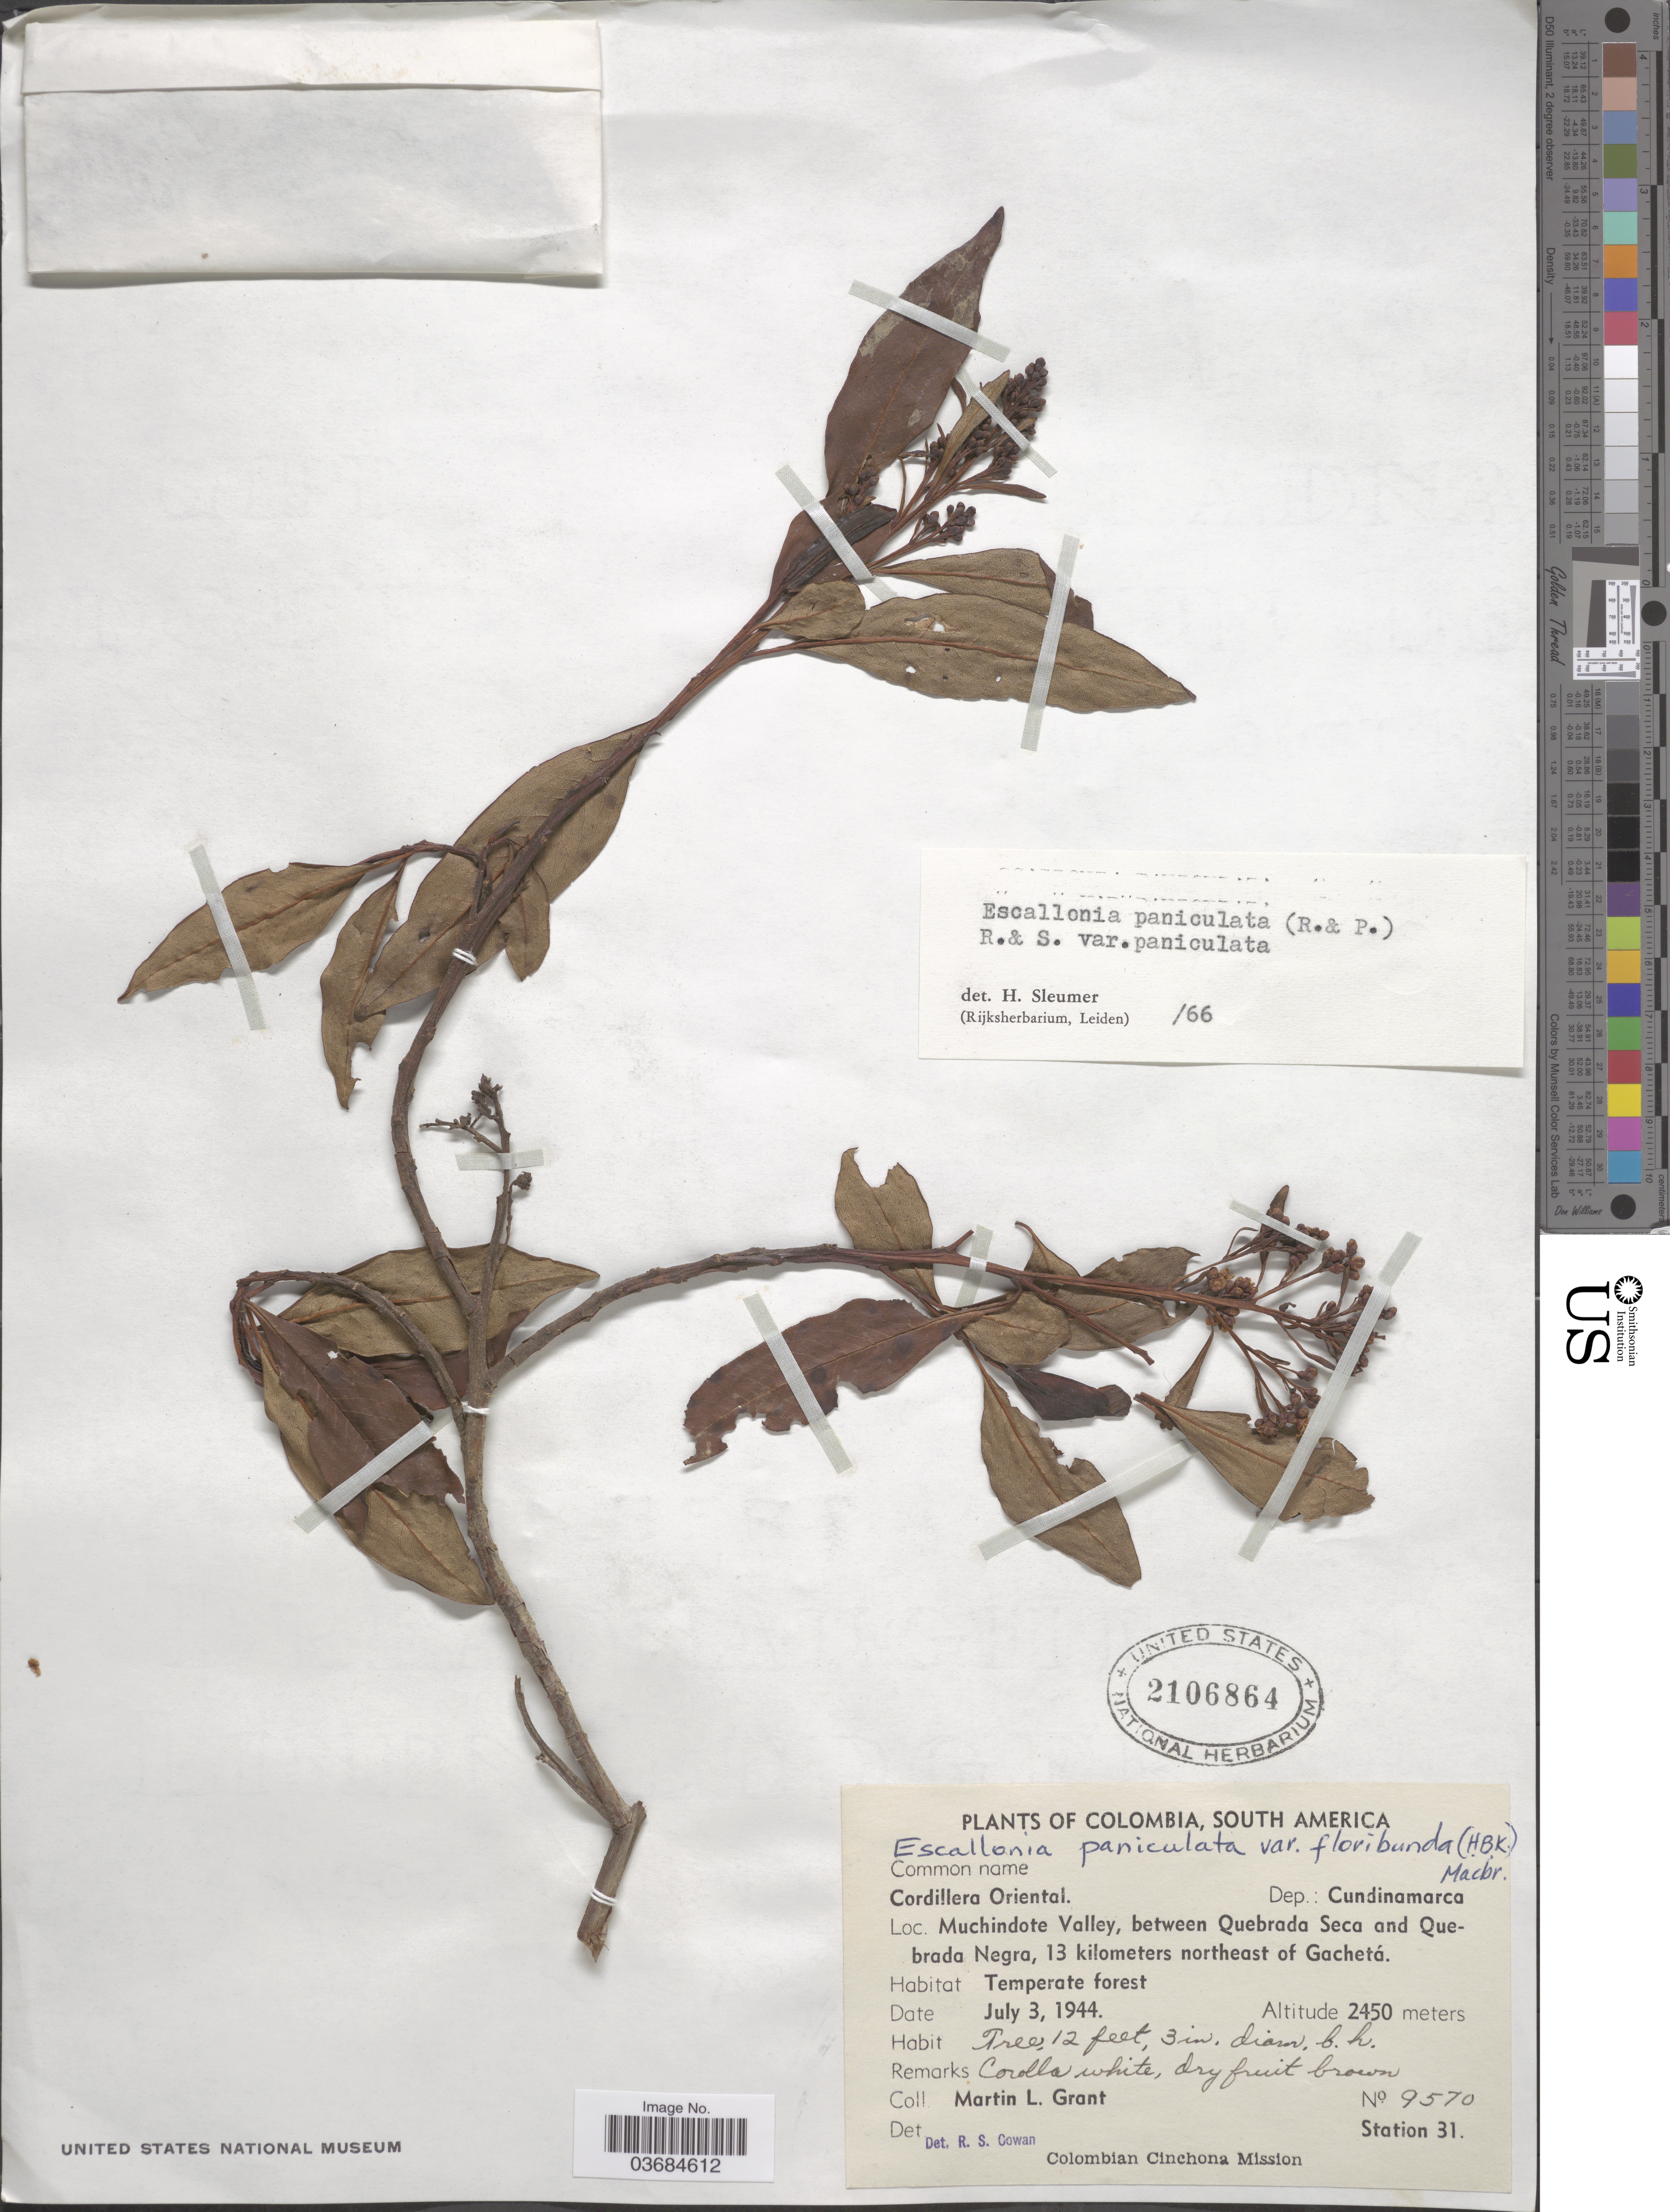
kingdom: Plantae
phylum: Tracheophyta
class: Magnoliopsida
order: Escalloniales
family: Escalloniaceae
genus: Escallonia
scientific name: Escallonia paniculata var. paniculata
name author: (Ruiz & Pav.) Roem. & Schult.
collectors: M. L. Grant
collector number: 9570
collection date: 1944-07-03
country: Colombia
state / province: Cundinamarca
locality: Cordillera Oriental. Dep.: Cundinamarca. Muchindote Valley, between Quebrada Seca and Quebrada Negra, 13 kilometers northeast of Gachetá. Station 31. Colombian Cinchona Mission.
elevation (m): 2450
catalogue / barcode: US 2106864